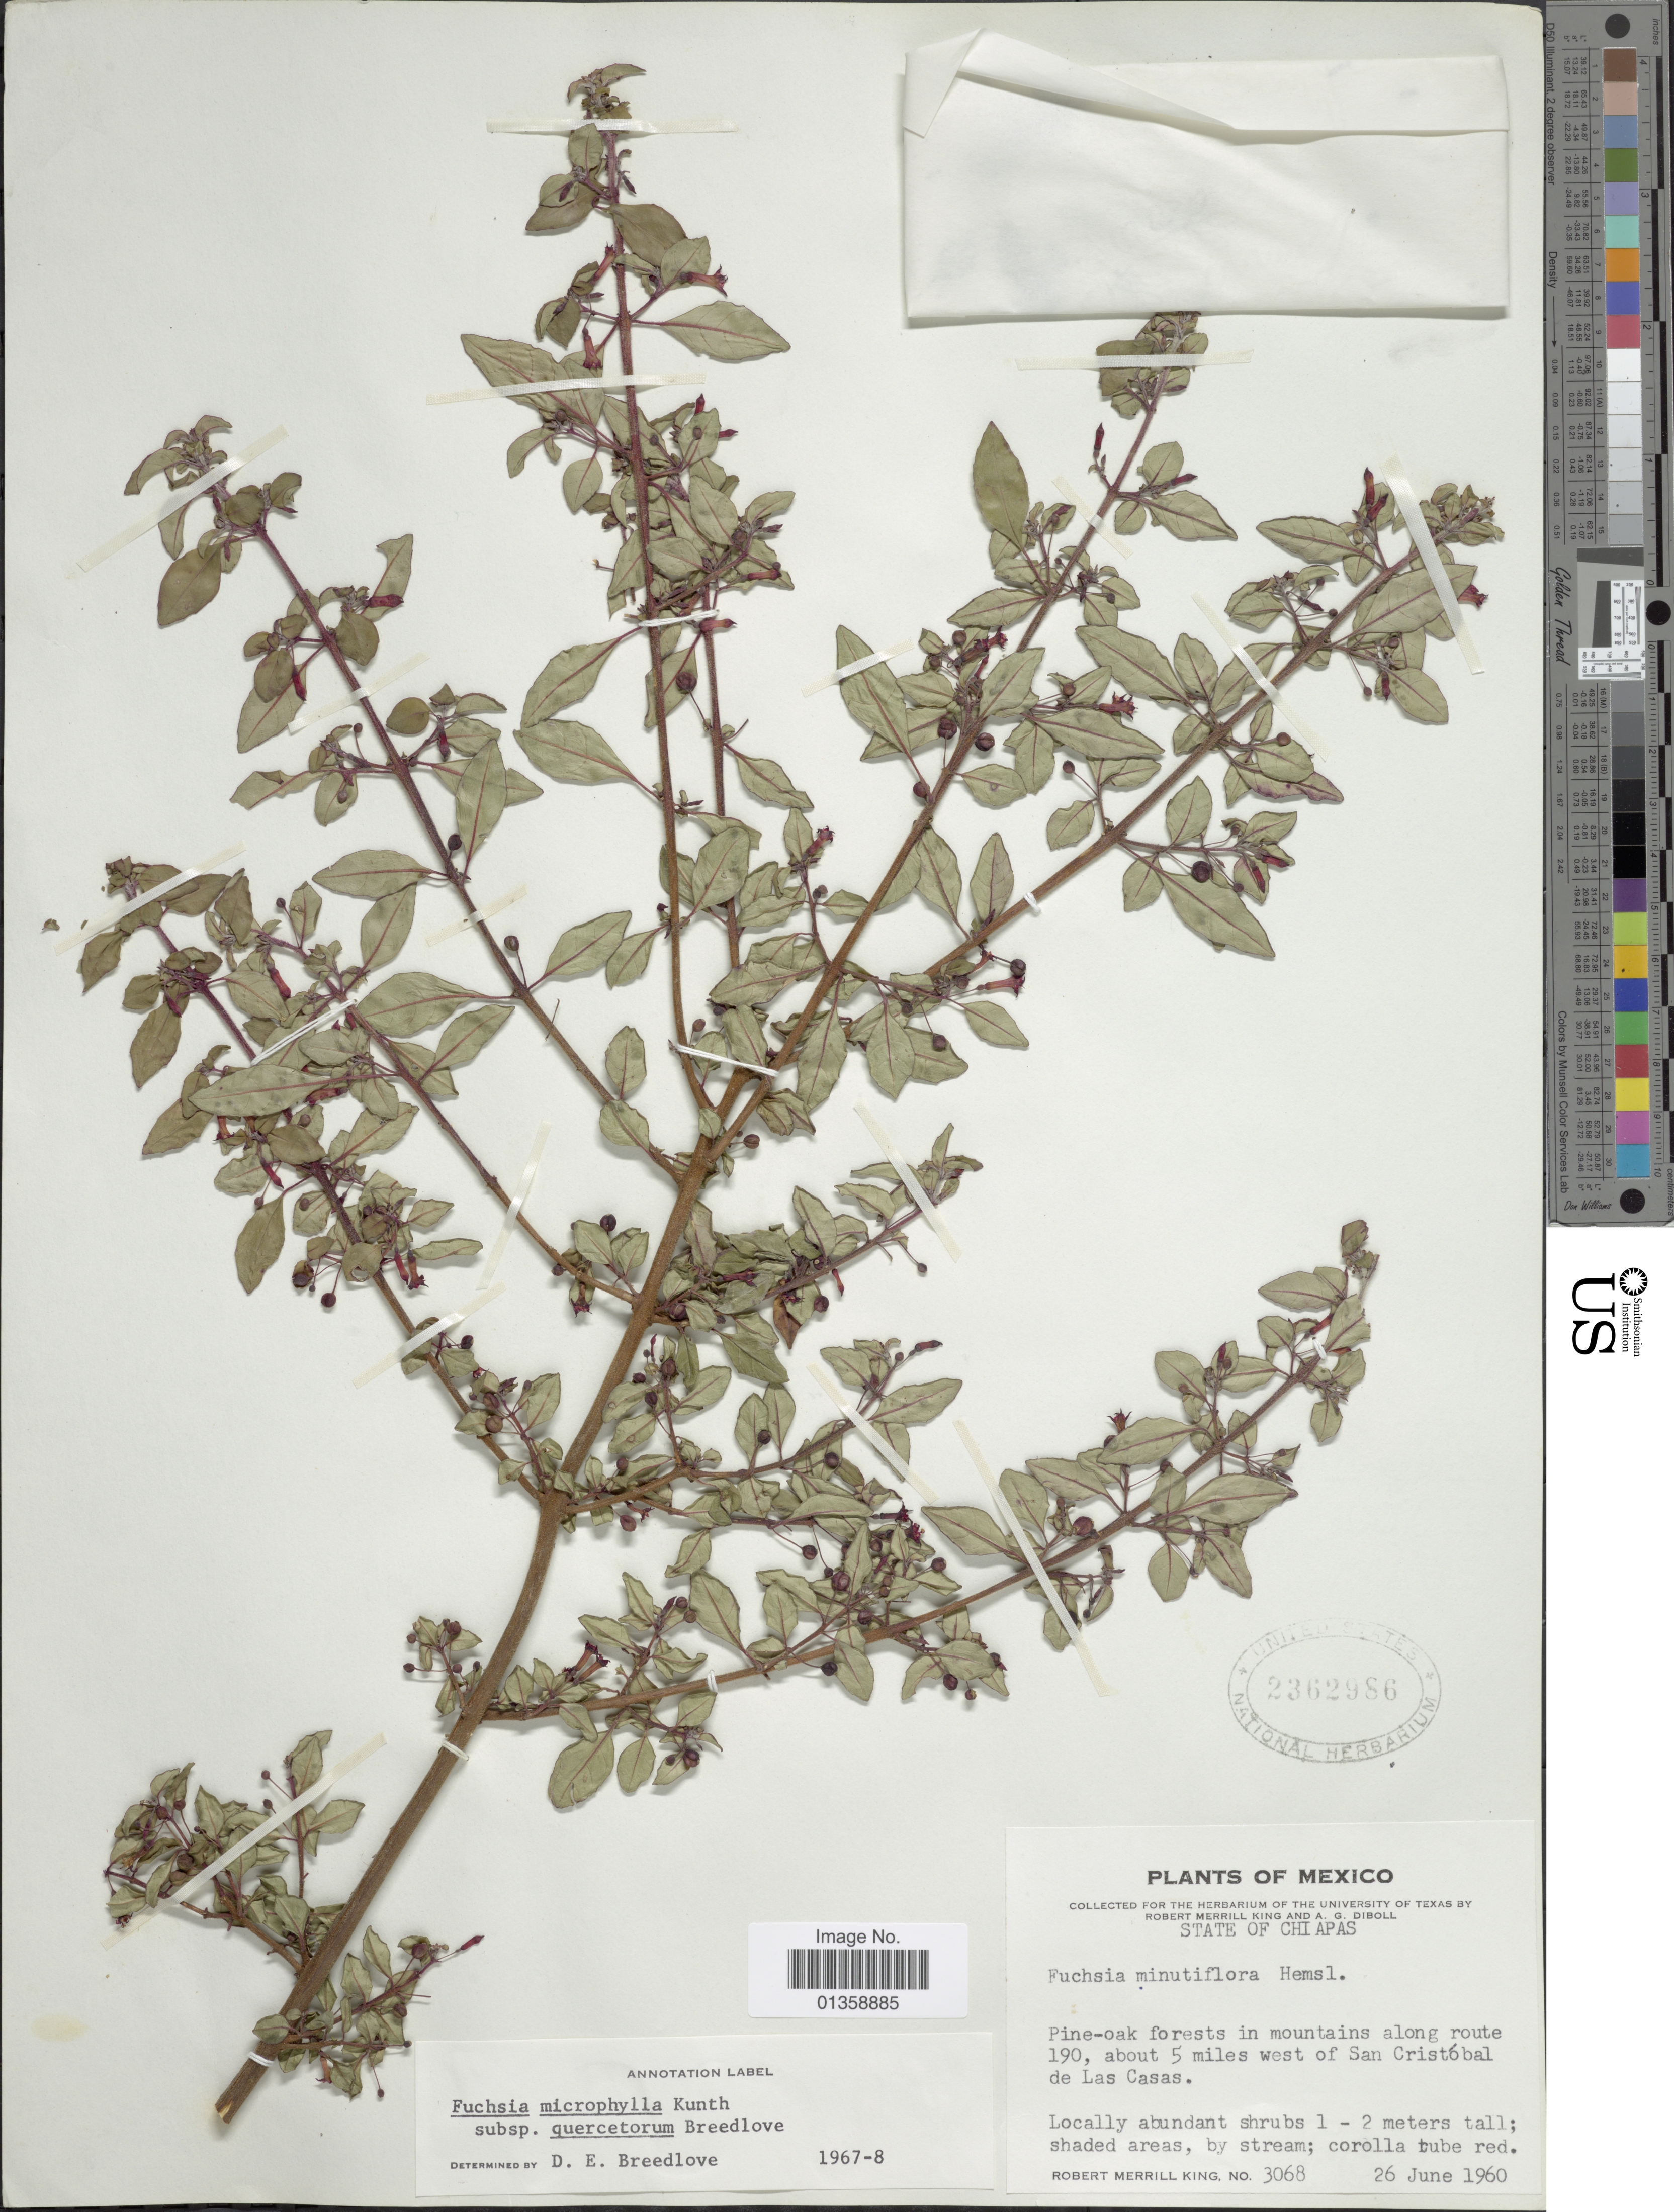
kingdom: Plantae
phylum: Tracheophyta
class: Magnoliopsida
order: Myrtales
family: Onagraceae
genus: Fuchsia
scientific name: Fuchsia microphylla subsp. quercetorum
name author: Breedlove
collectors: R. M. King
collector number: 3068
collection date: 1960-06-26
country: Mexico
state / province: Chiapas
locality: Pine-oak forests in mountains along route 190, about 5 miles west of San Cristóbal de Las Casas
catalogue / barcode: US 2362986